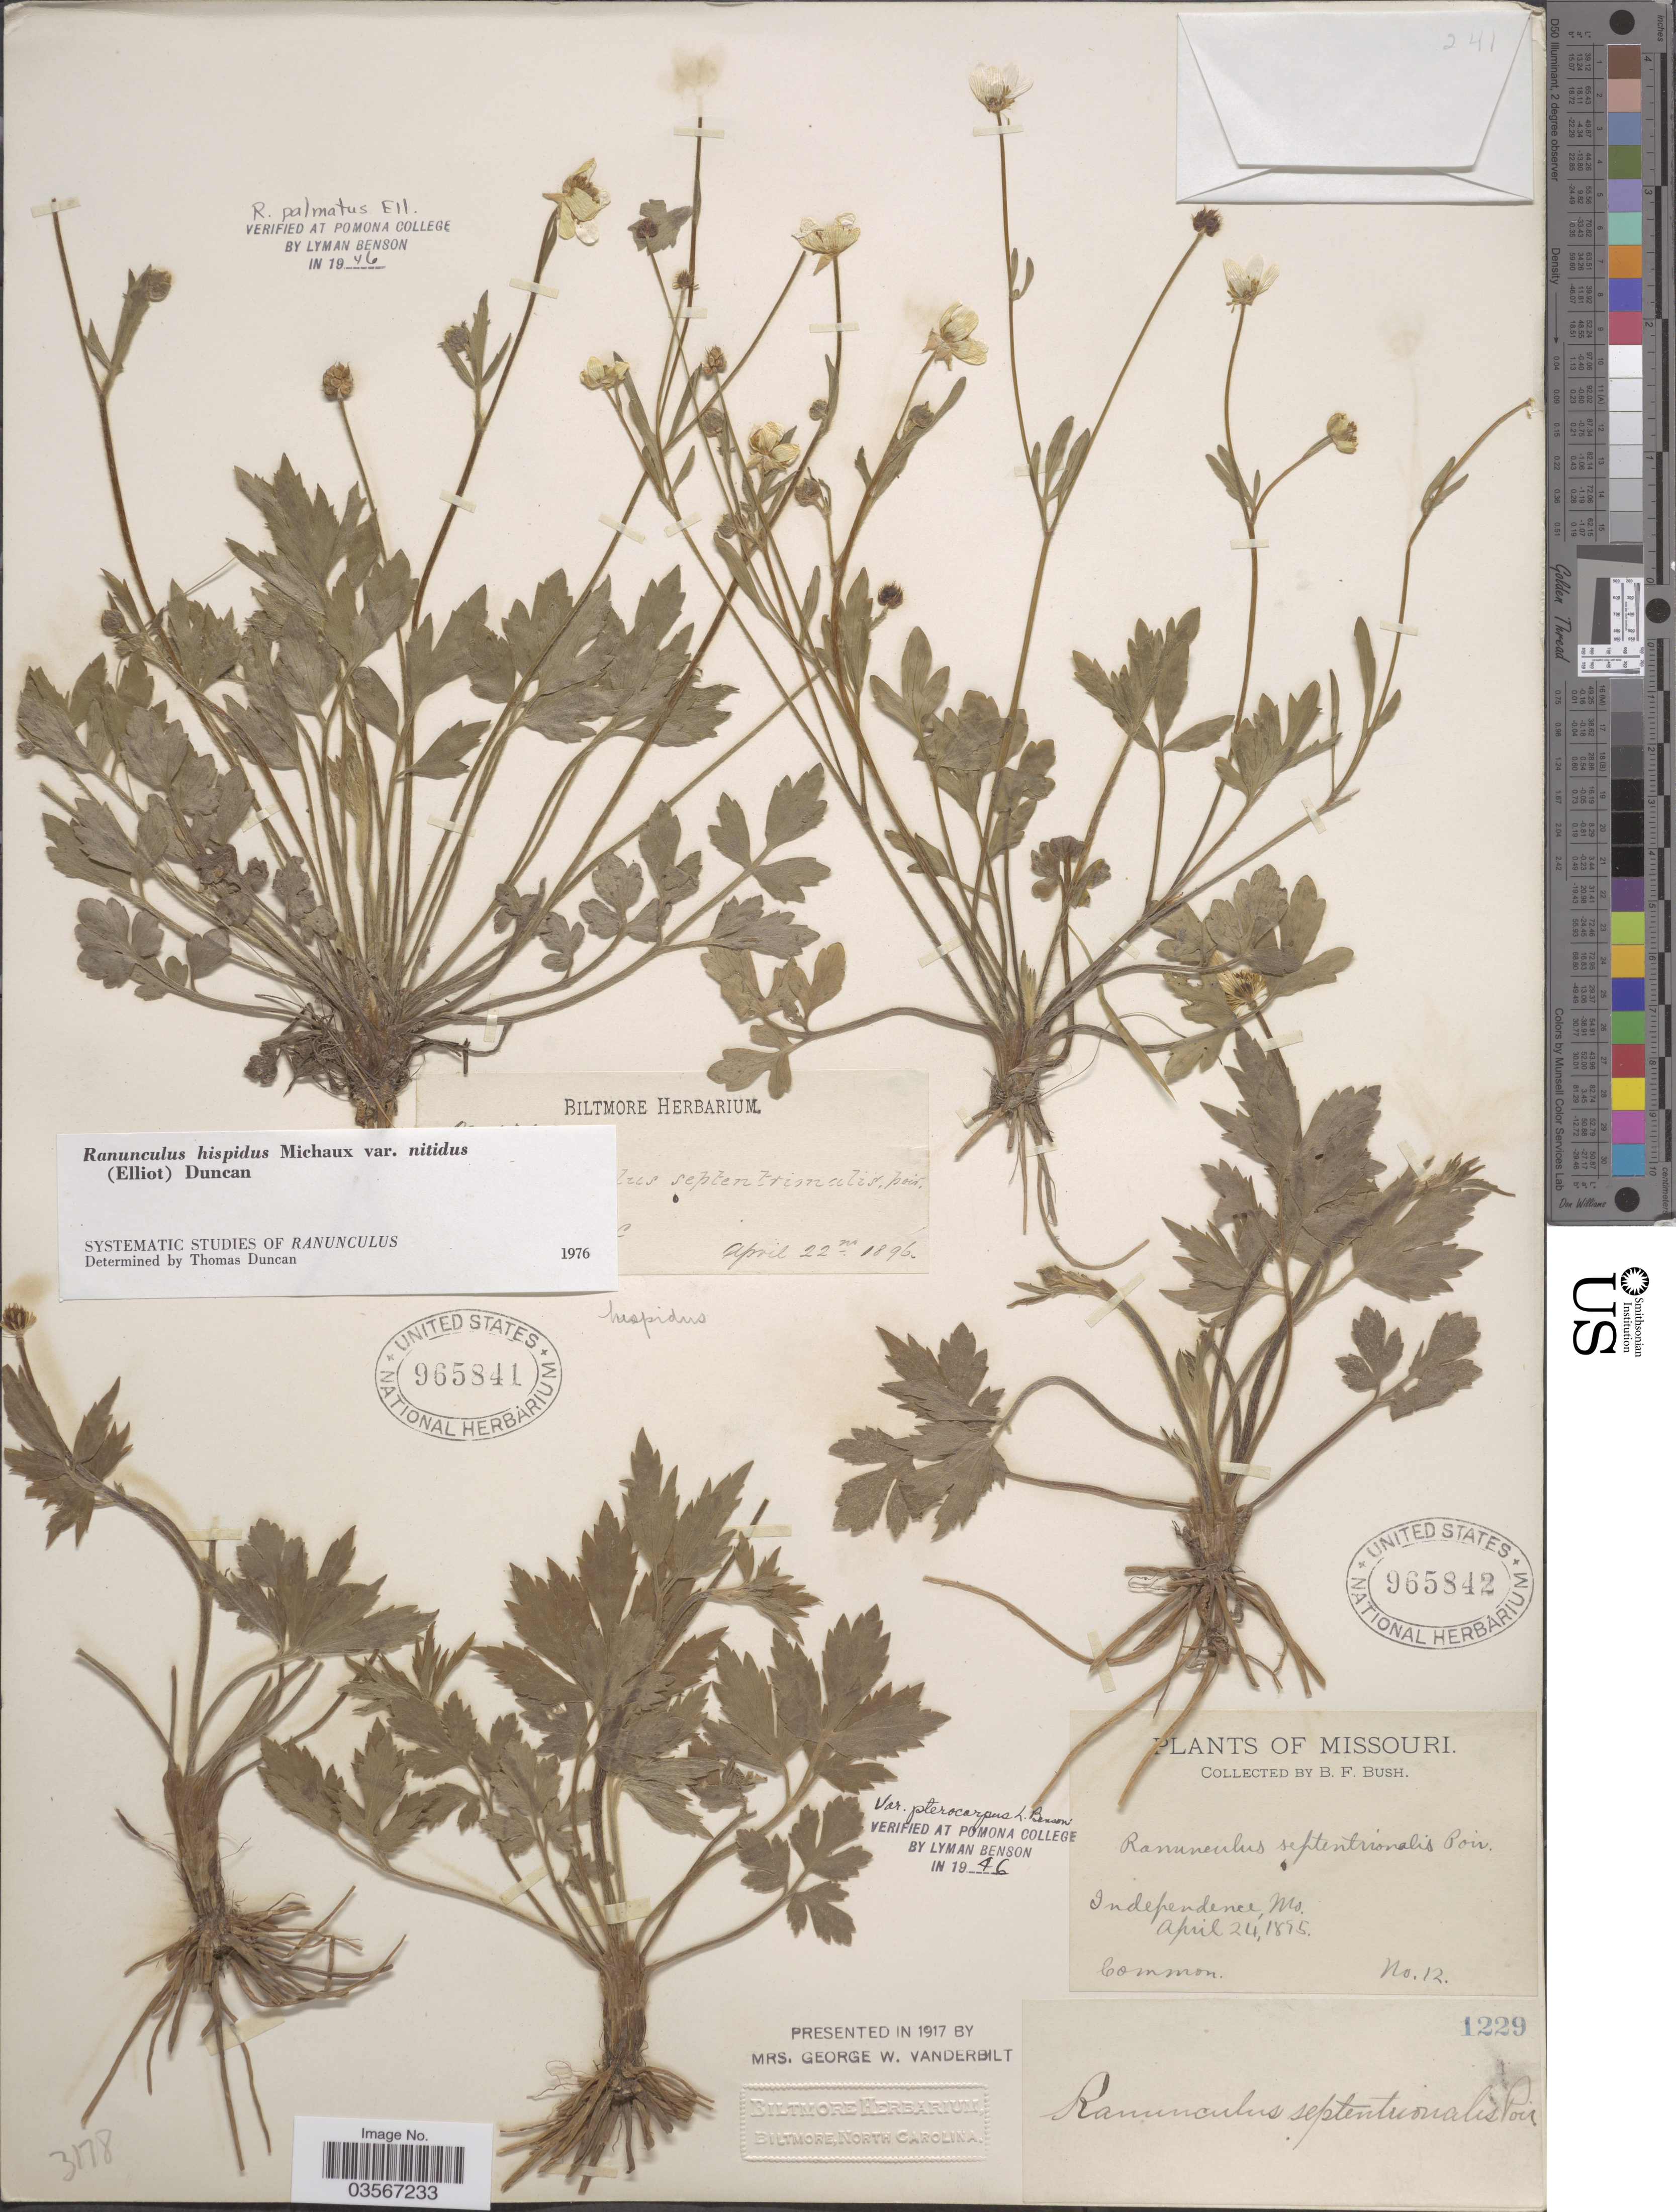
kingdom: Plantae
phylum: Tracheophyta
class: Magnoliopsida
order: Ranunculales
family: Ranunculaceae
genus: Ranunculus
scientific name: Ranunculus hispidus var. nitidus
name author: (Chapm.) T. Duncan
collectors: ex herb. Biltmore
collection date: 1896-04-22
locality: [illegible text]C.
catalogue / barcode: US 965841